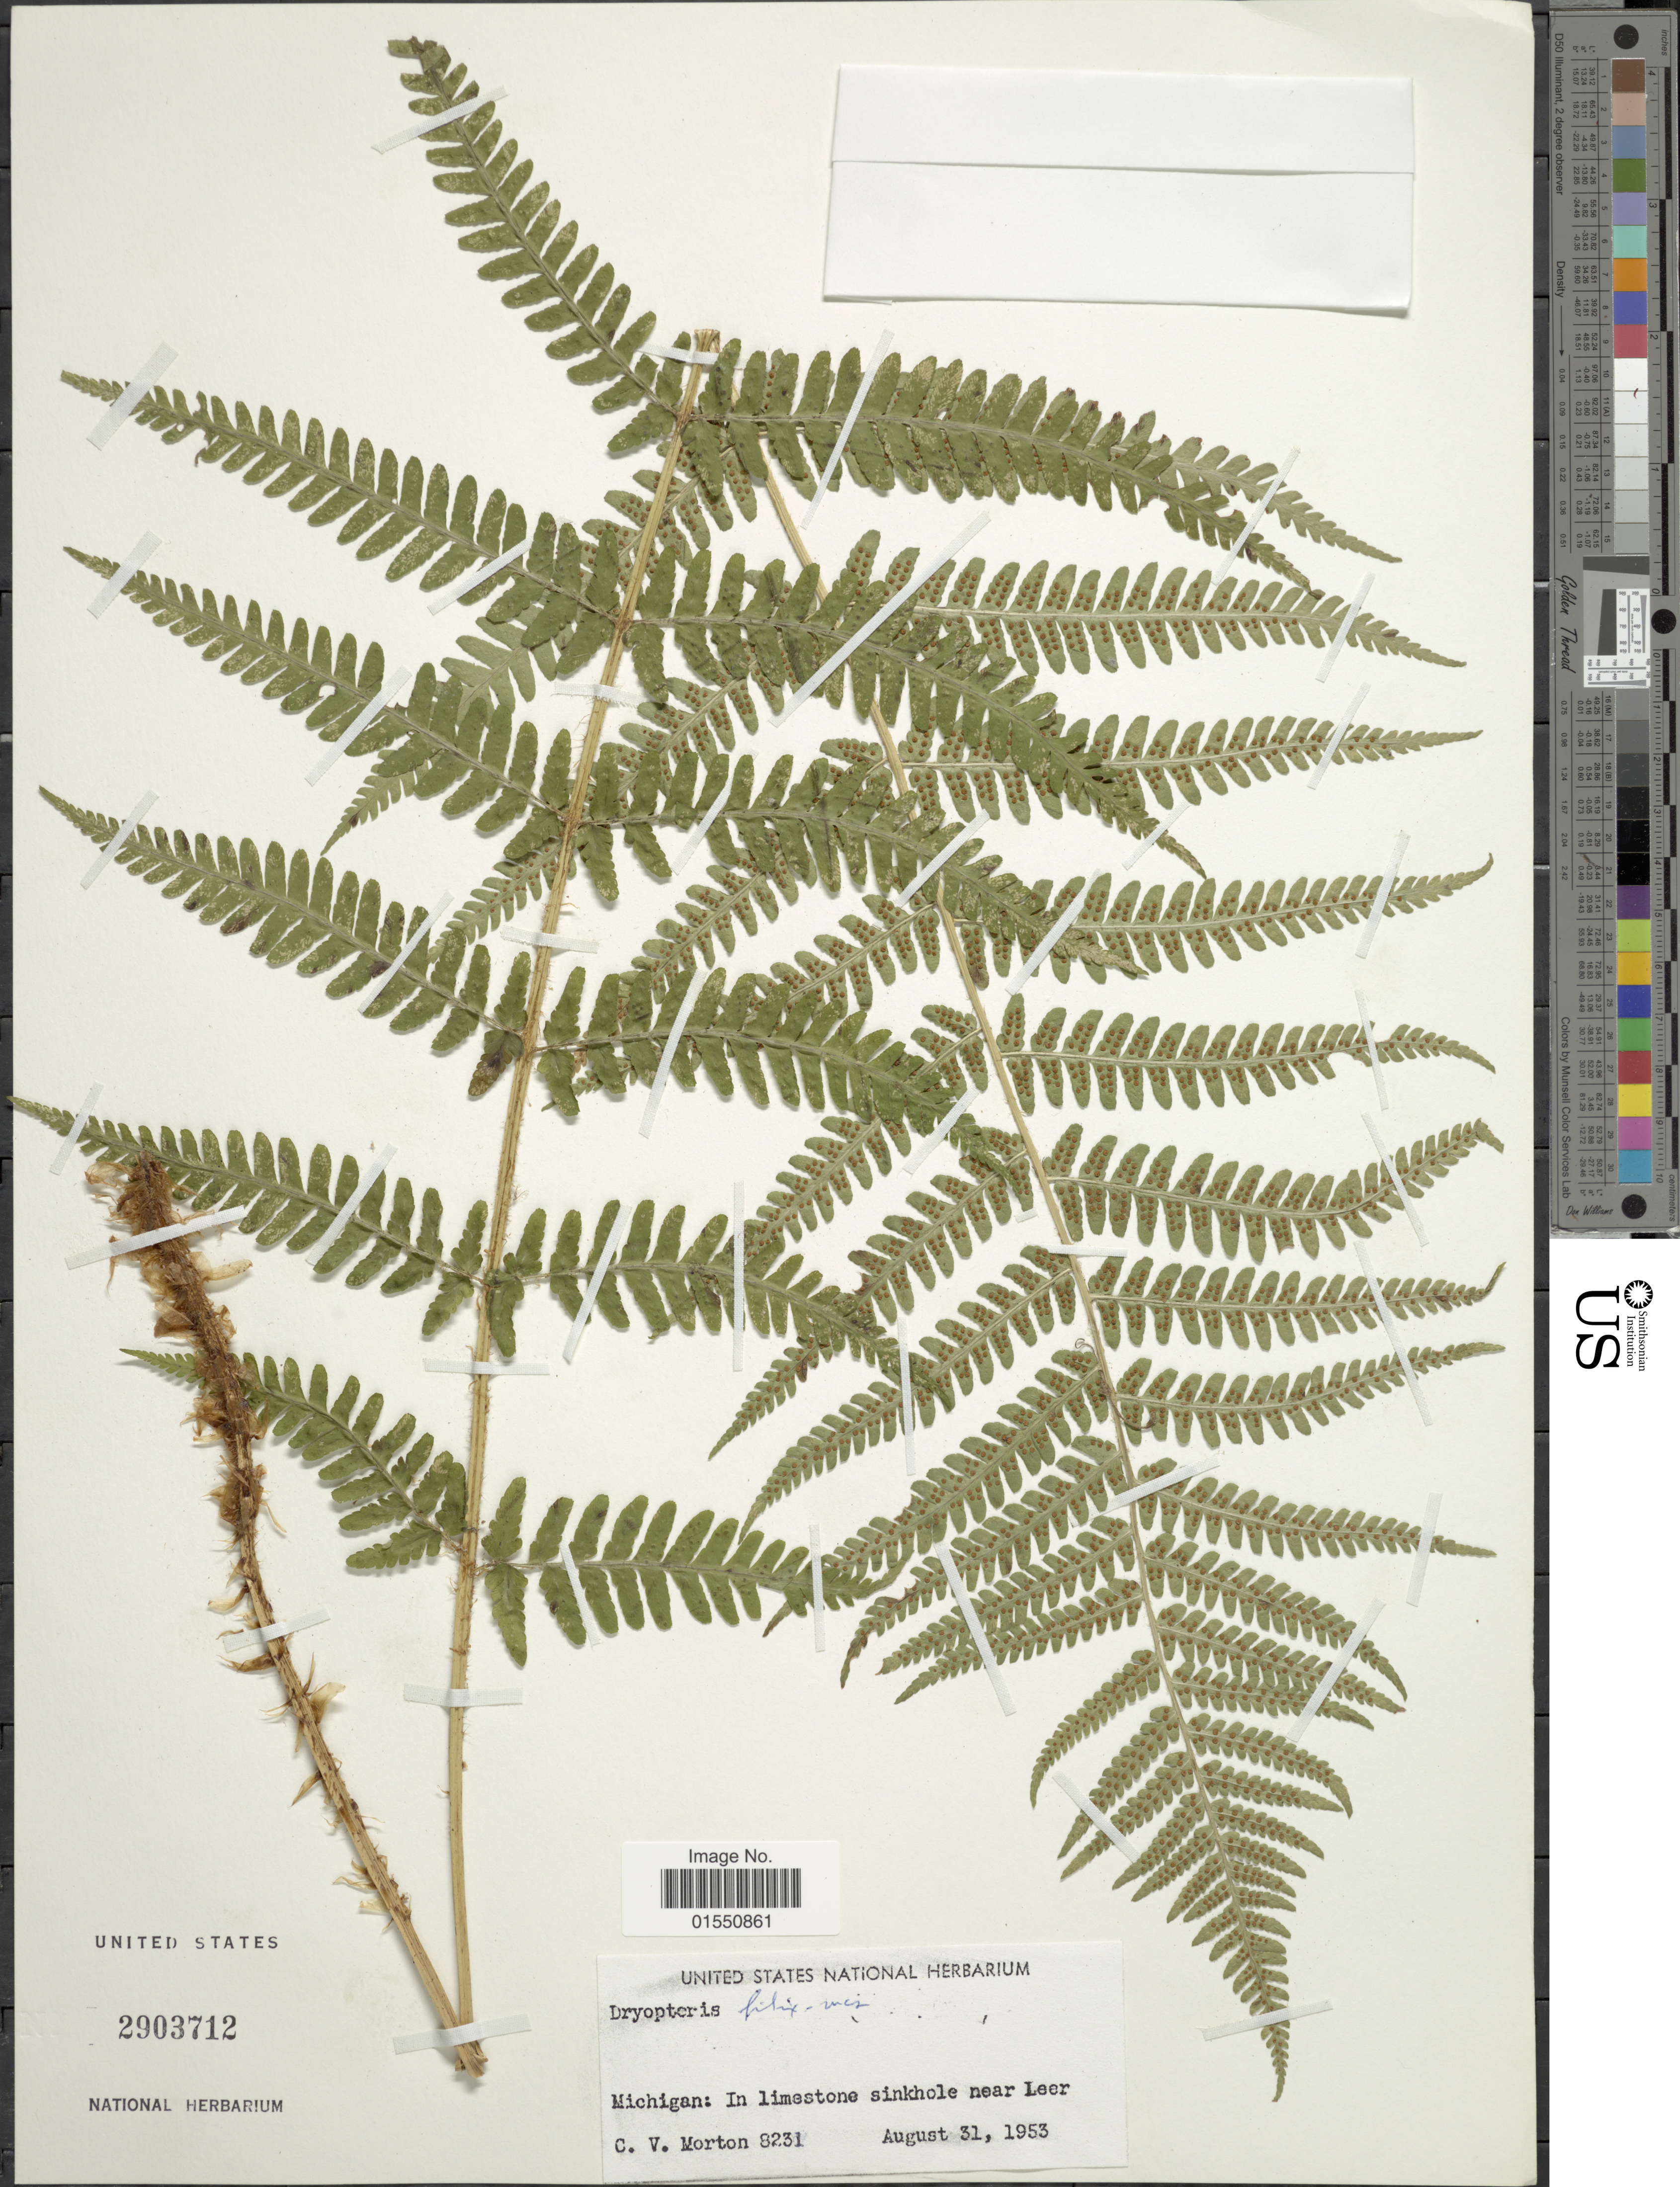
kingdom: Plantae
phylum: Tracheophyta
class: Polypodiopsida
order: Polypodiales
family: Dryopteridaceae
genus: Dryopteris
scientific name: Dryopteris filix-mas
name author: (L.) Schott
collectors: C. V. Morton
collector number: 8231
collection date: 1953-08-31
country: United States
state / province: Michigan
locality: In limestone sinkhole near Leer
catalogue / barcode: US 2903712